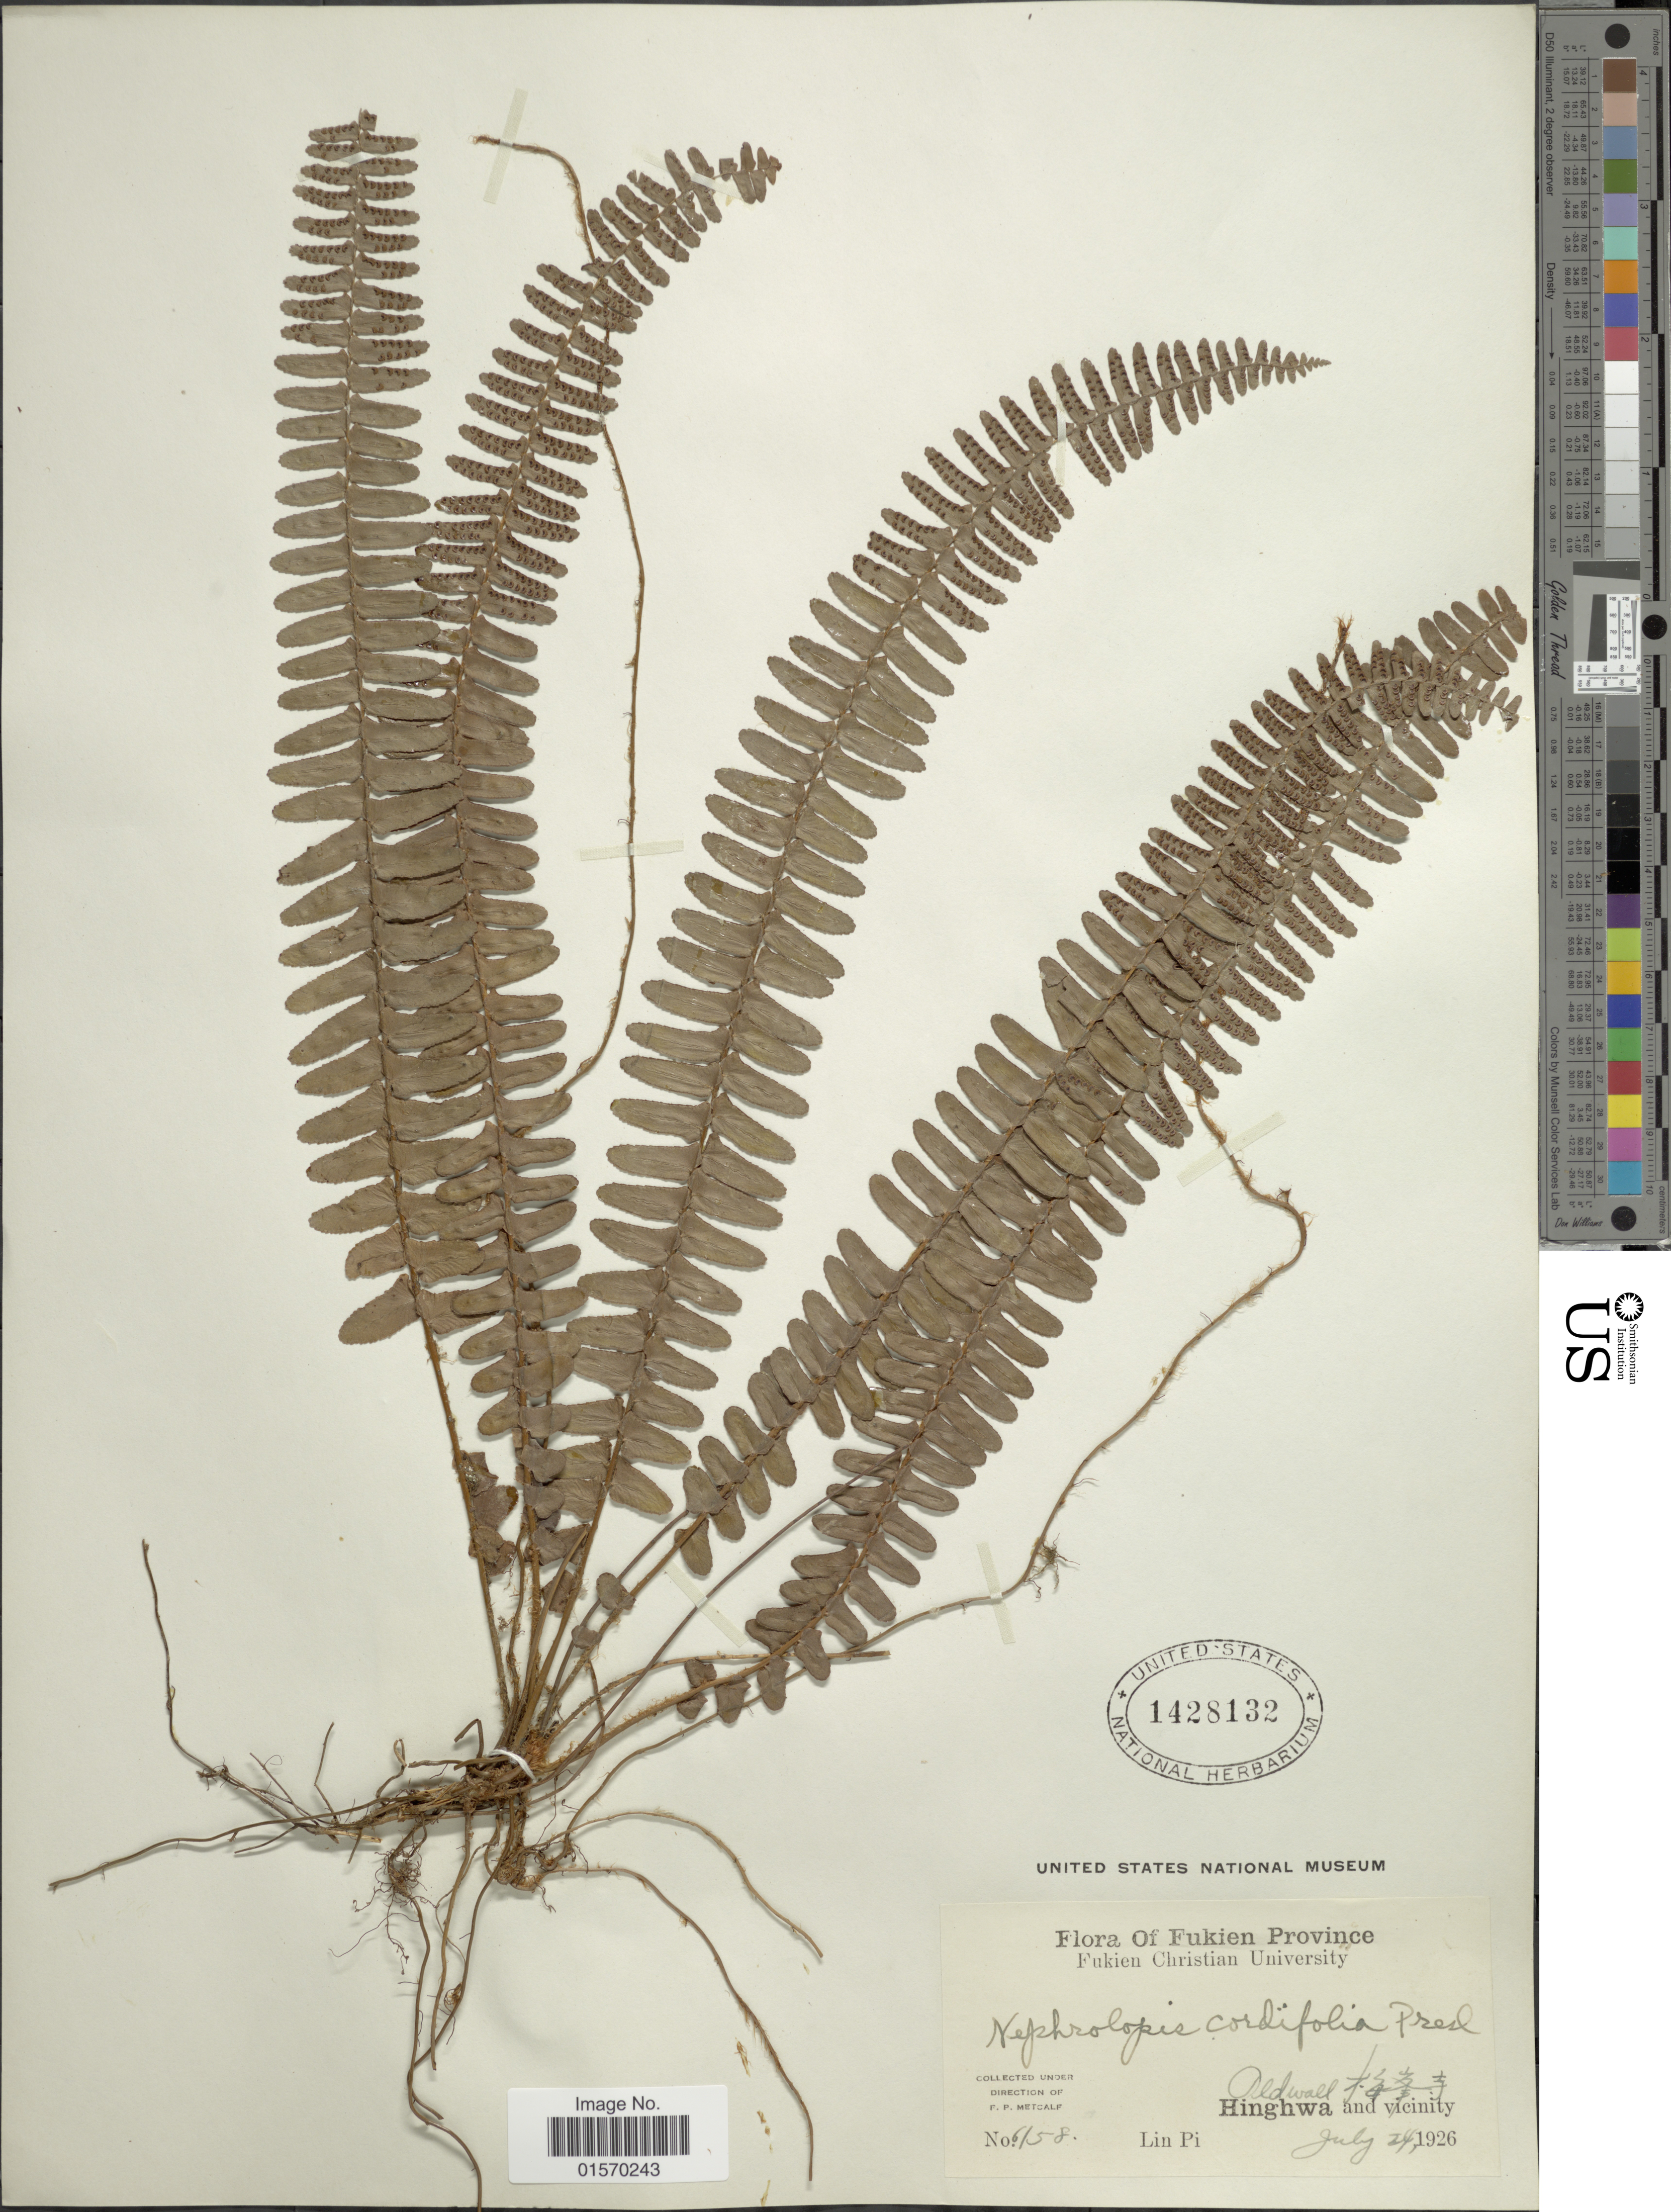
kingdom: Plantae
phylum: Tracheophyta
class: Polypodiopsida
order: Polypodiales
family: Nephrolepidaceae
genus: Nephrolepis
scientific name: Nephrolepis cordifolia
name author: (L.) C. Presl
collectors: L. Pi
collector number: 6158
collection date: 1926-07-26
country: China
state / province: Fujian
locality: Fukien Province. Oldwall. Hinghwa and vicinity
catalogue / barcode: US 1428132